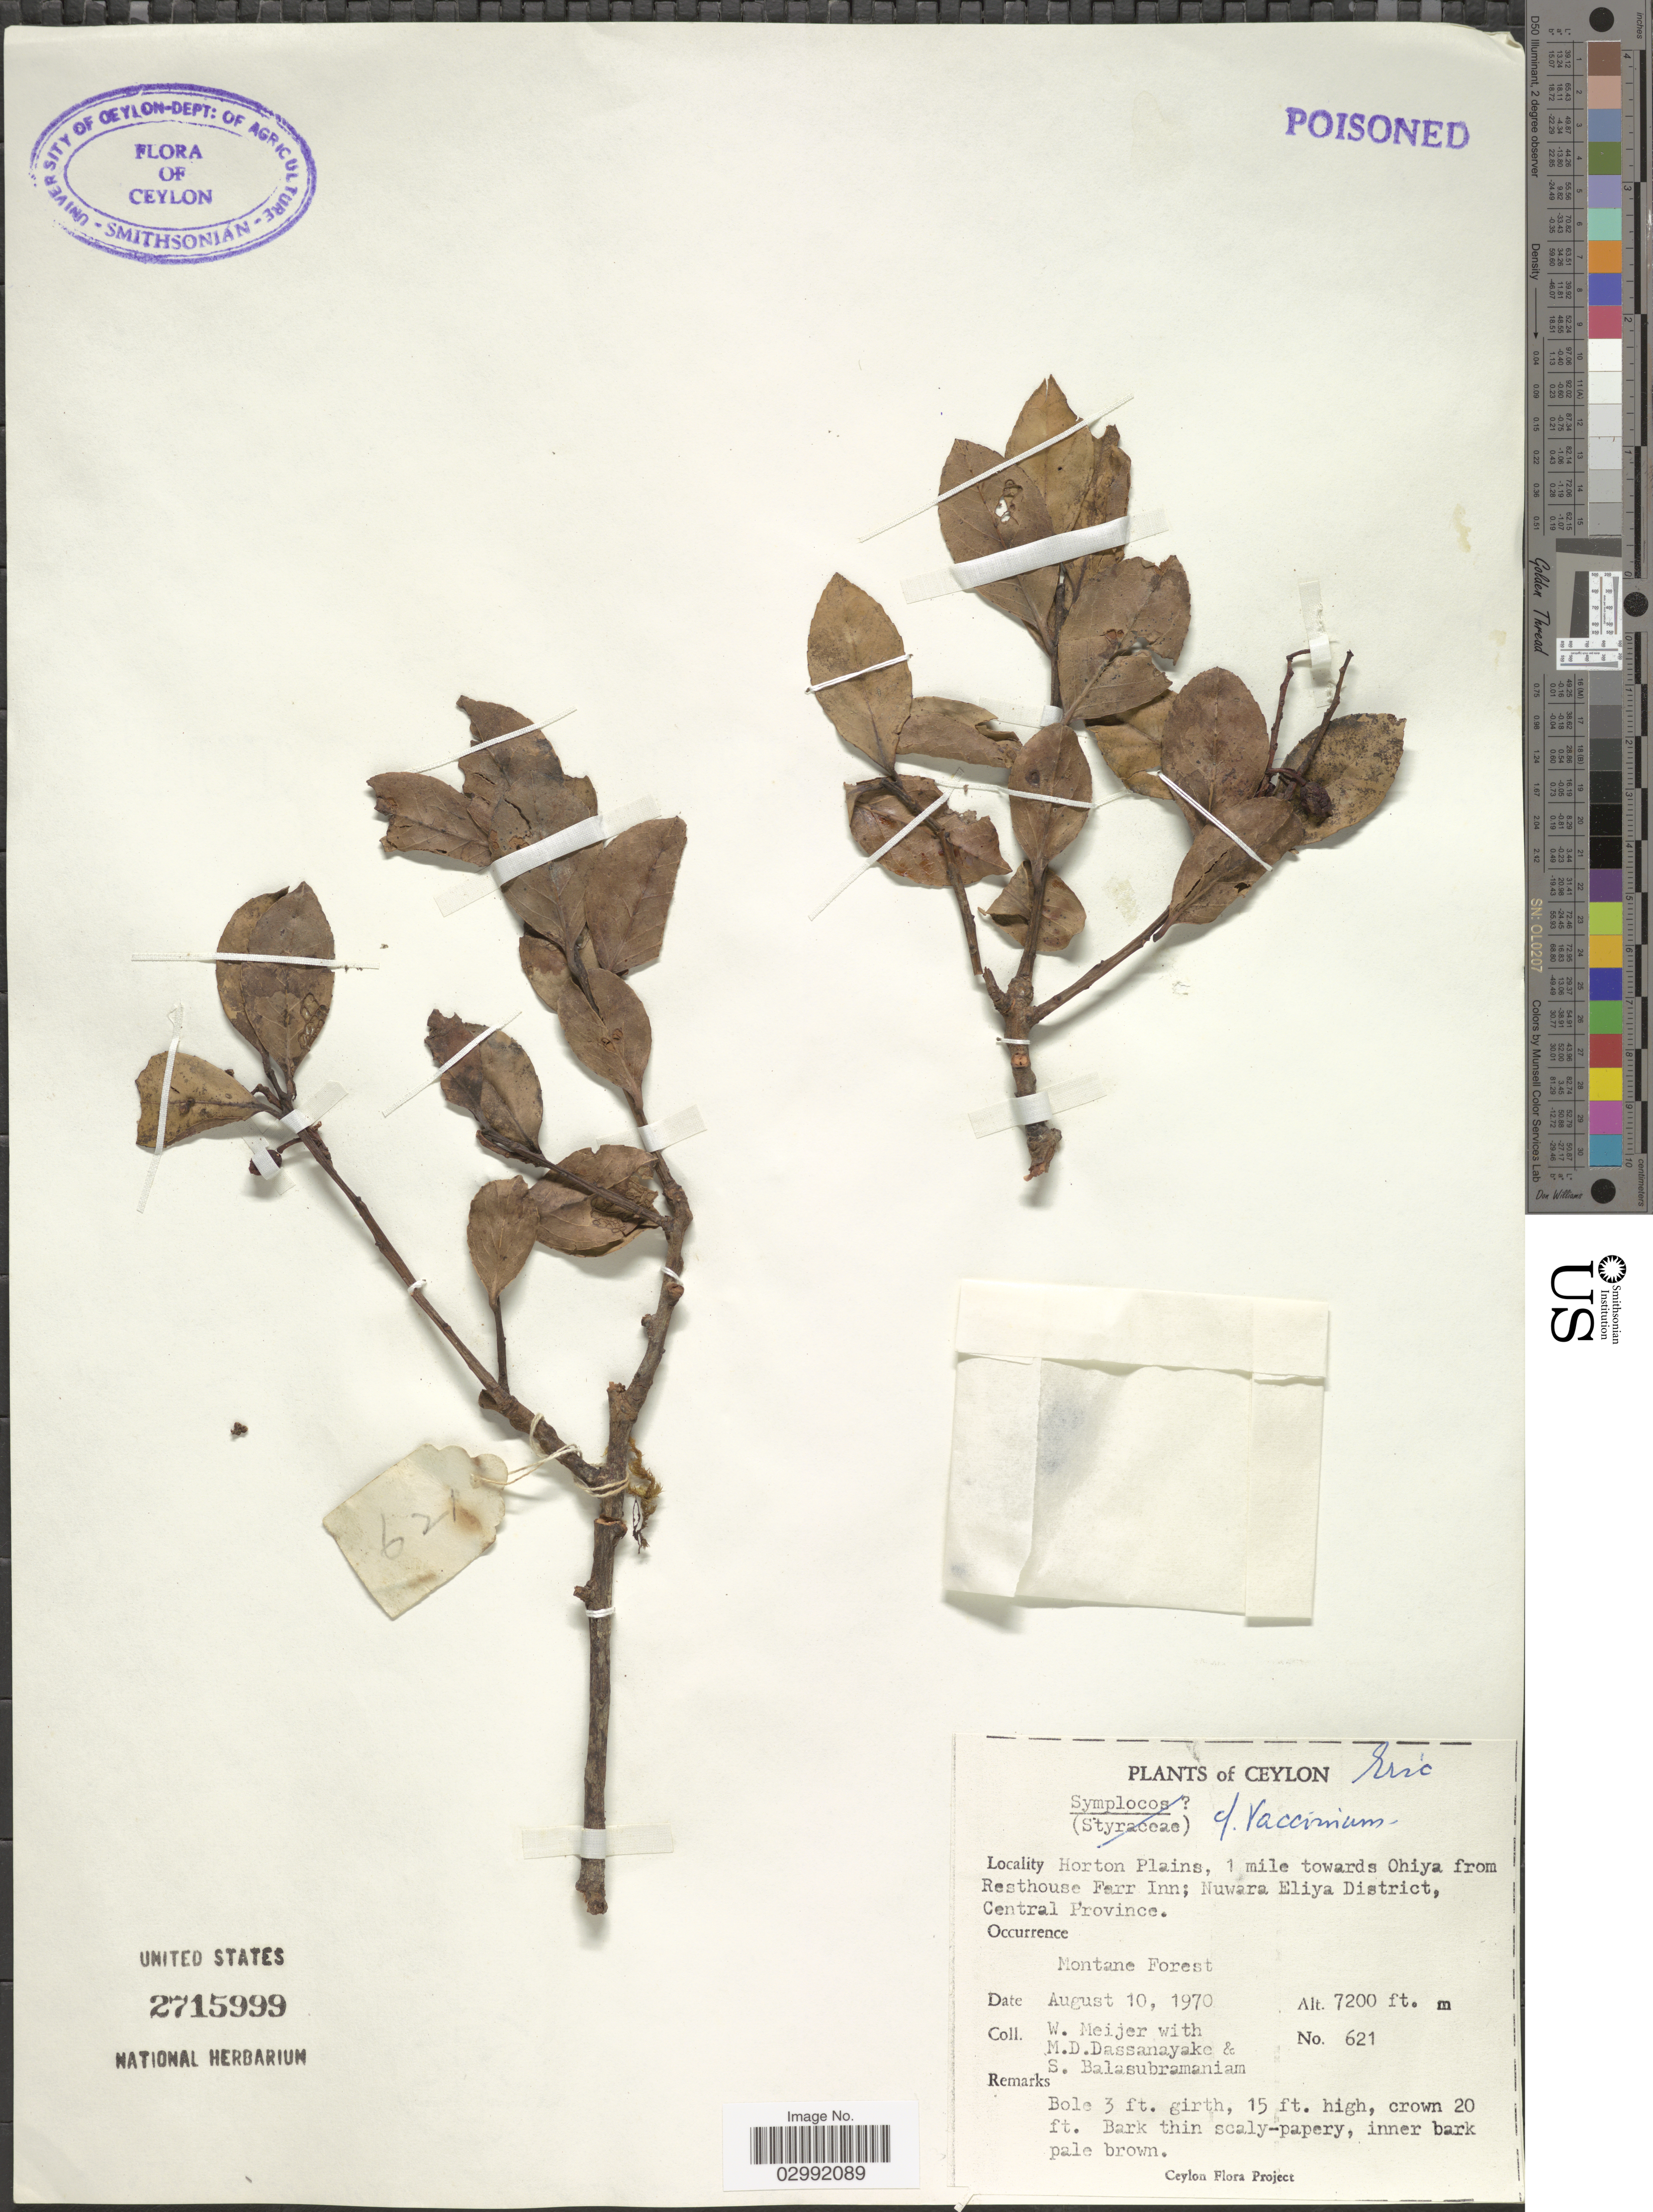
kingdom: Plantae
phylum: Tracheophyta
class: Magnoliopsida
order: Ericales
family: Ericaceae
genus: Vaccinium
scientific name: Vaccinium leschenaultii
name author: Wight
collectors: W. Meijer, M. D. Dassanayake & S. Balasubramaniam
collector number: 621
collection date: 1970-08-10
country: Sri Lanka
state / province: Central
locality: Ceylon, Horton Plains, 1 mile towards Ohiya from Resthouse Farr Inn; Nuwara Eliya District, Central Province.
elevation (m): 2195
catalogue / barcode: US 2715999